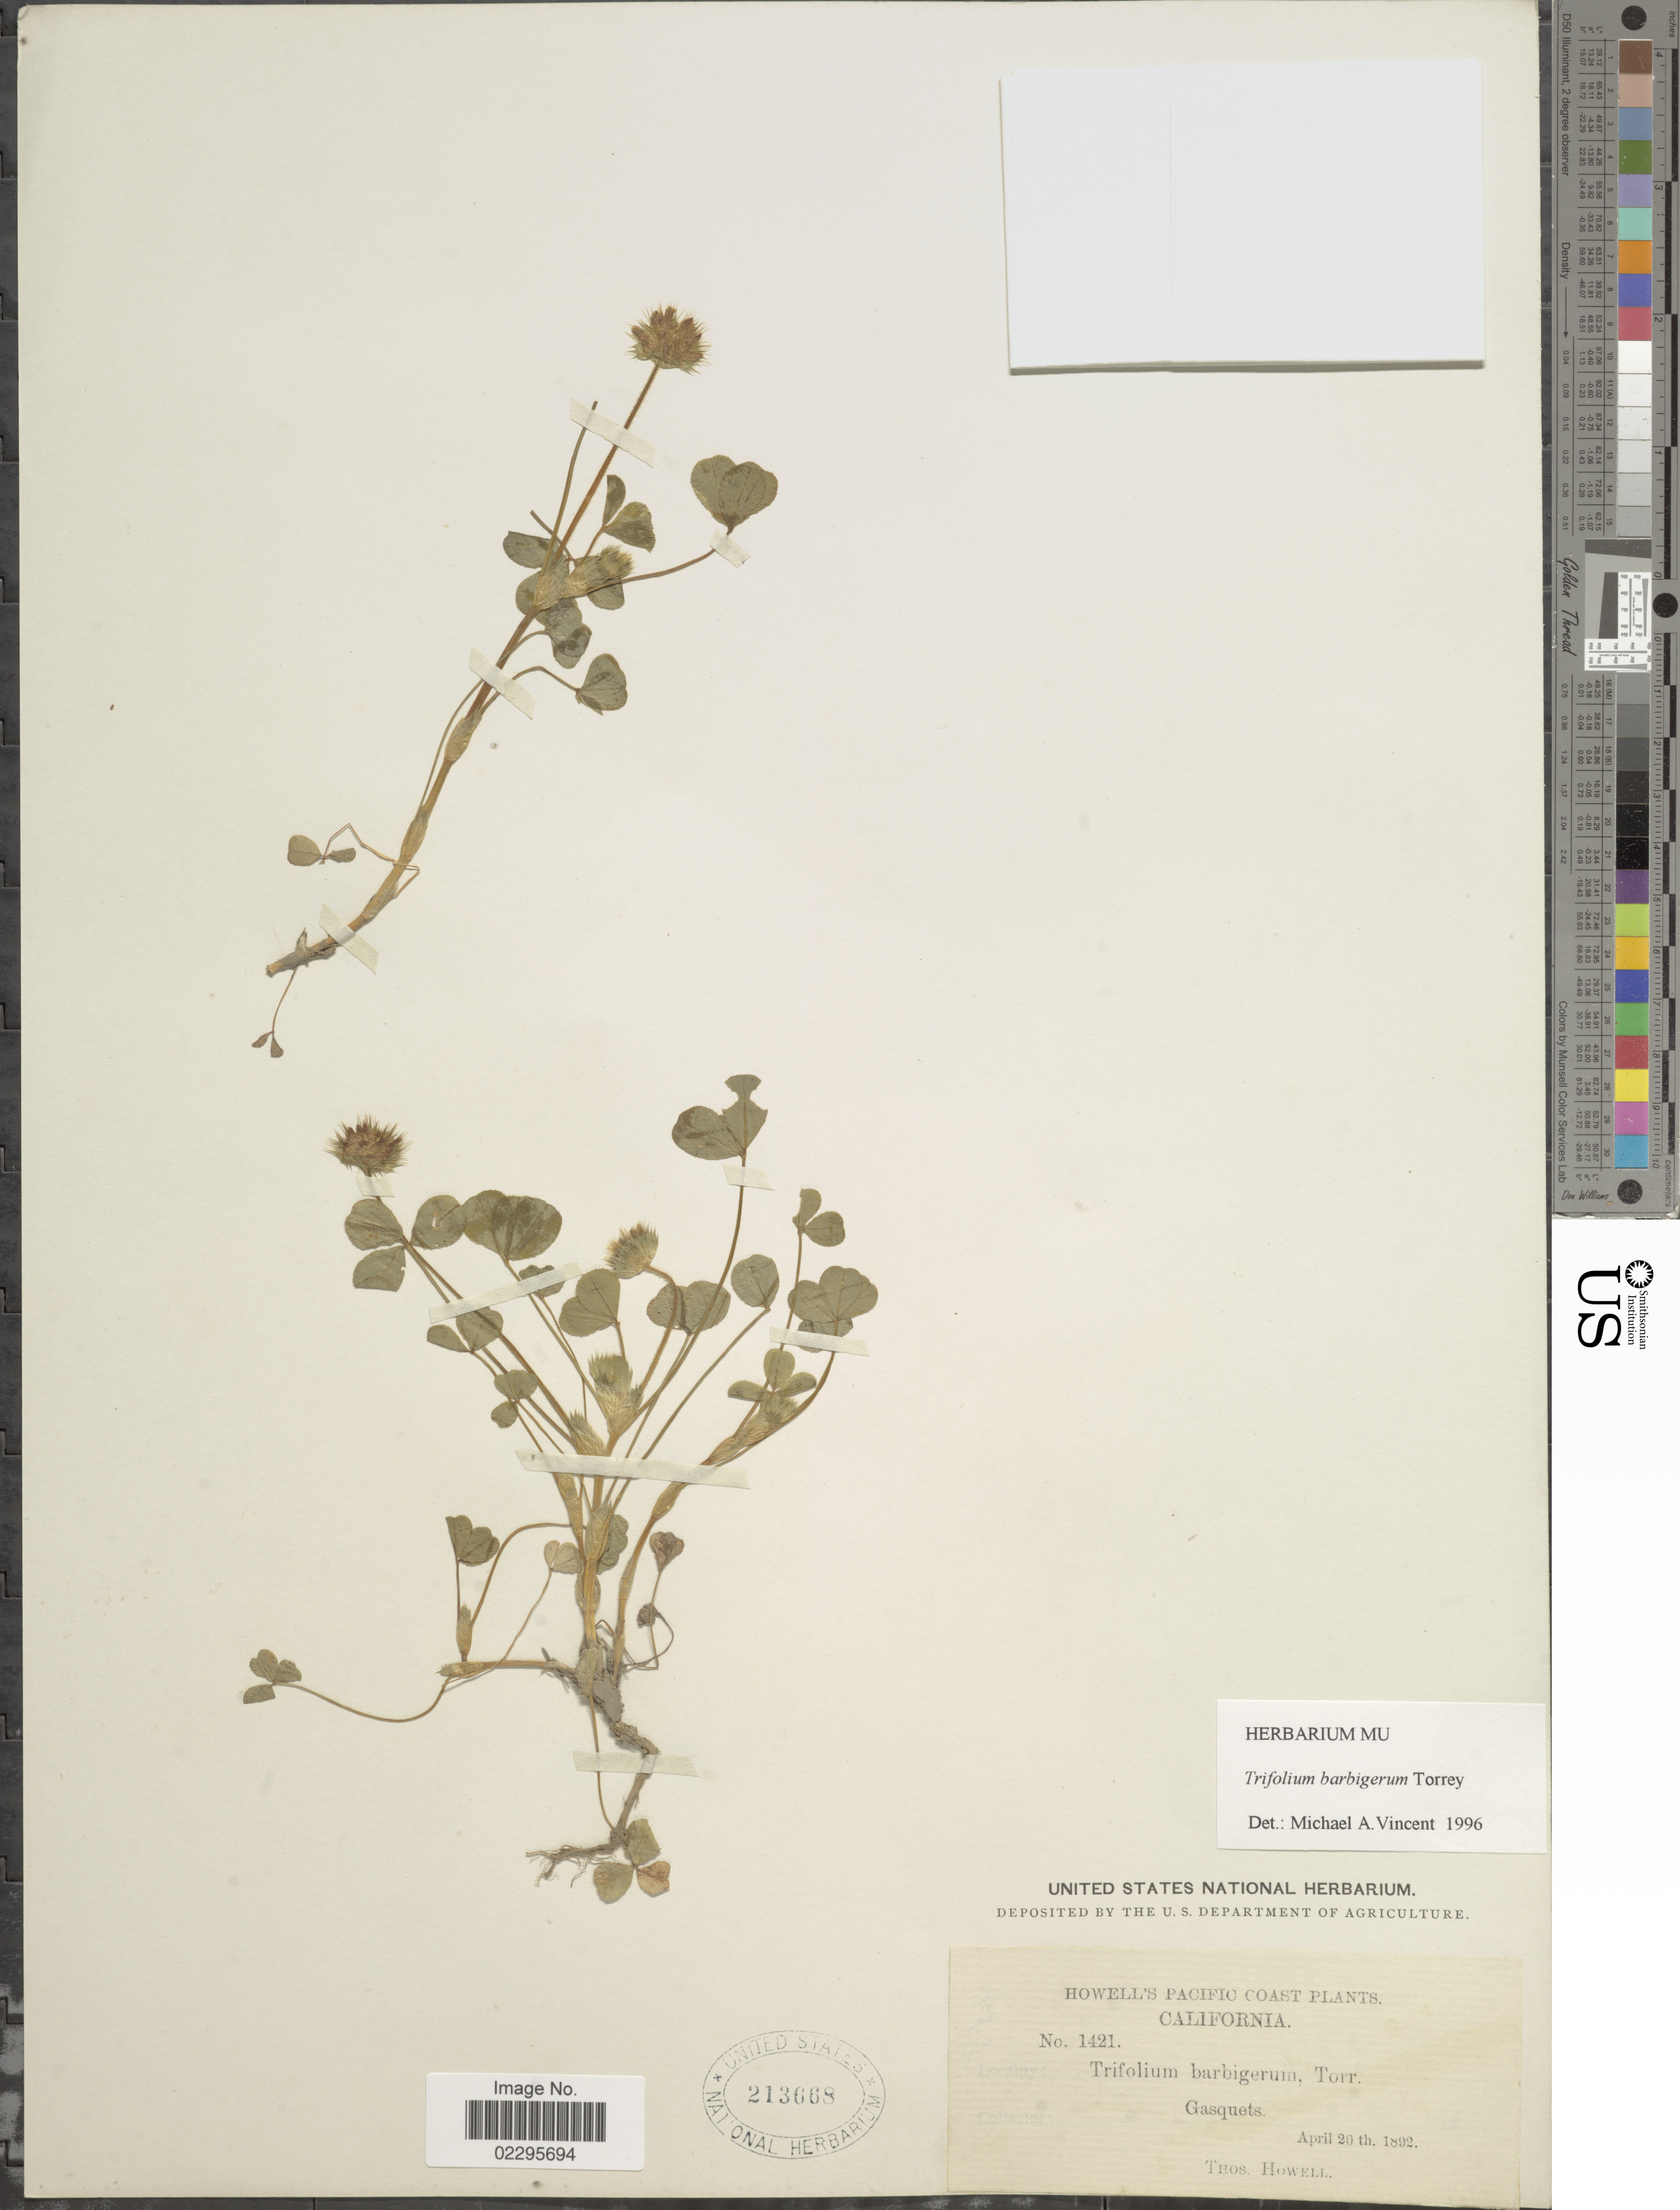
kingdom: Plantae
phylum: Tracheophyta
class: Magnoliopsida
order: Fabales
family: Fabaceae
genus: Trifolium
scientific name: Trifolium barbigerum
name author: Torr.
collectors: T. Howell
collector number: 1421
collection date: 1892-04-20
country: United States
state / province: California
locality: Gasquets, Pacific Coast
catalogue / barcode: US 213668